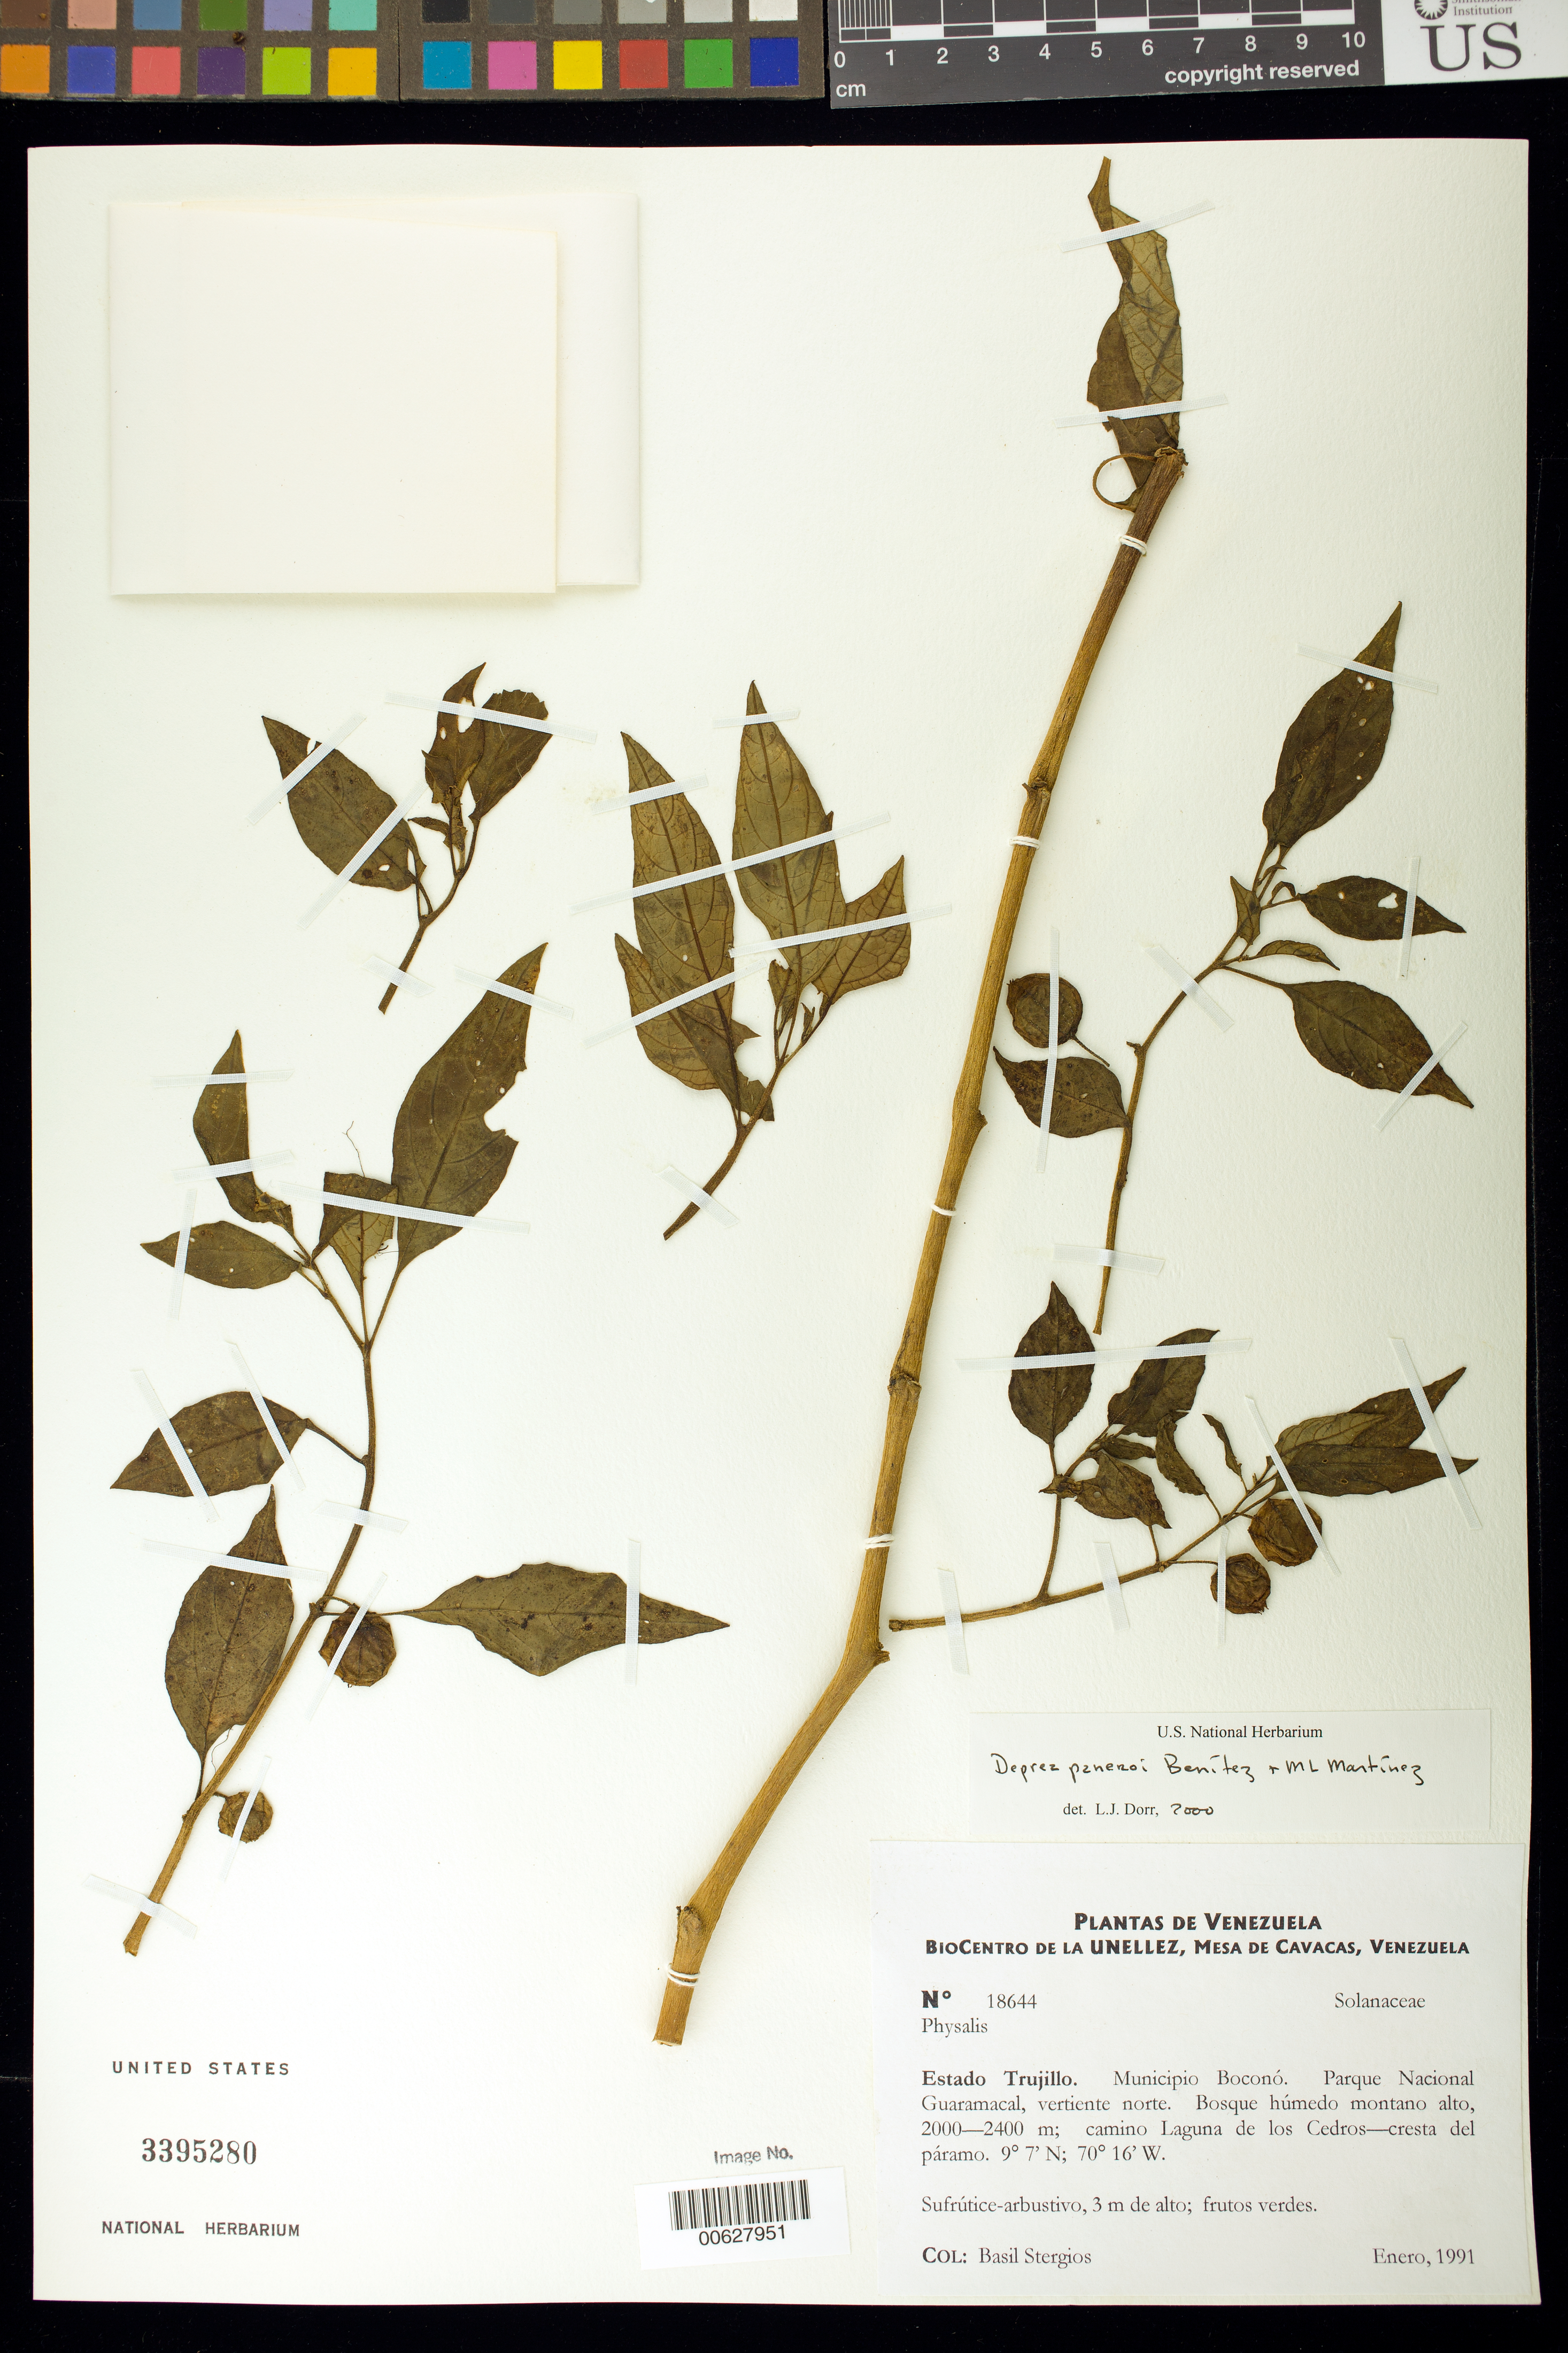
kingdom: Plantae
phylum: Tracheophyta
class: Magnoliopsida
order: Solanales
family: Solanaceae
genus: Deprea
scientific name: Deprea paneroi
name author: Benítez & M. Martinez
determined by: Dorr, L. J., (BOT), Smithsonian Institution - National Museum of Natural History (UNITED STATES)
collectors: B. G. Stergios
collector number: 18644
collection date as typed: Jan 1991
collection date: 1991-01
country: Venezuela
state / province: Trujillo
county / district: Boconó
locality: Parque Nacional Guaramacal, vertiente N, camino laguna de los Cedros-cresta del páramo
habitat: Bosque húmedo montano alto.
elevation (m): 2000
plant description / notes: PORT, US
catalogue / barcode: US 3395280